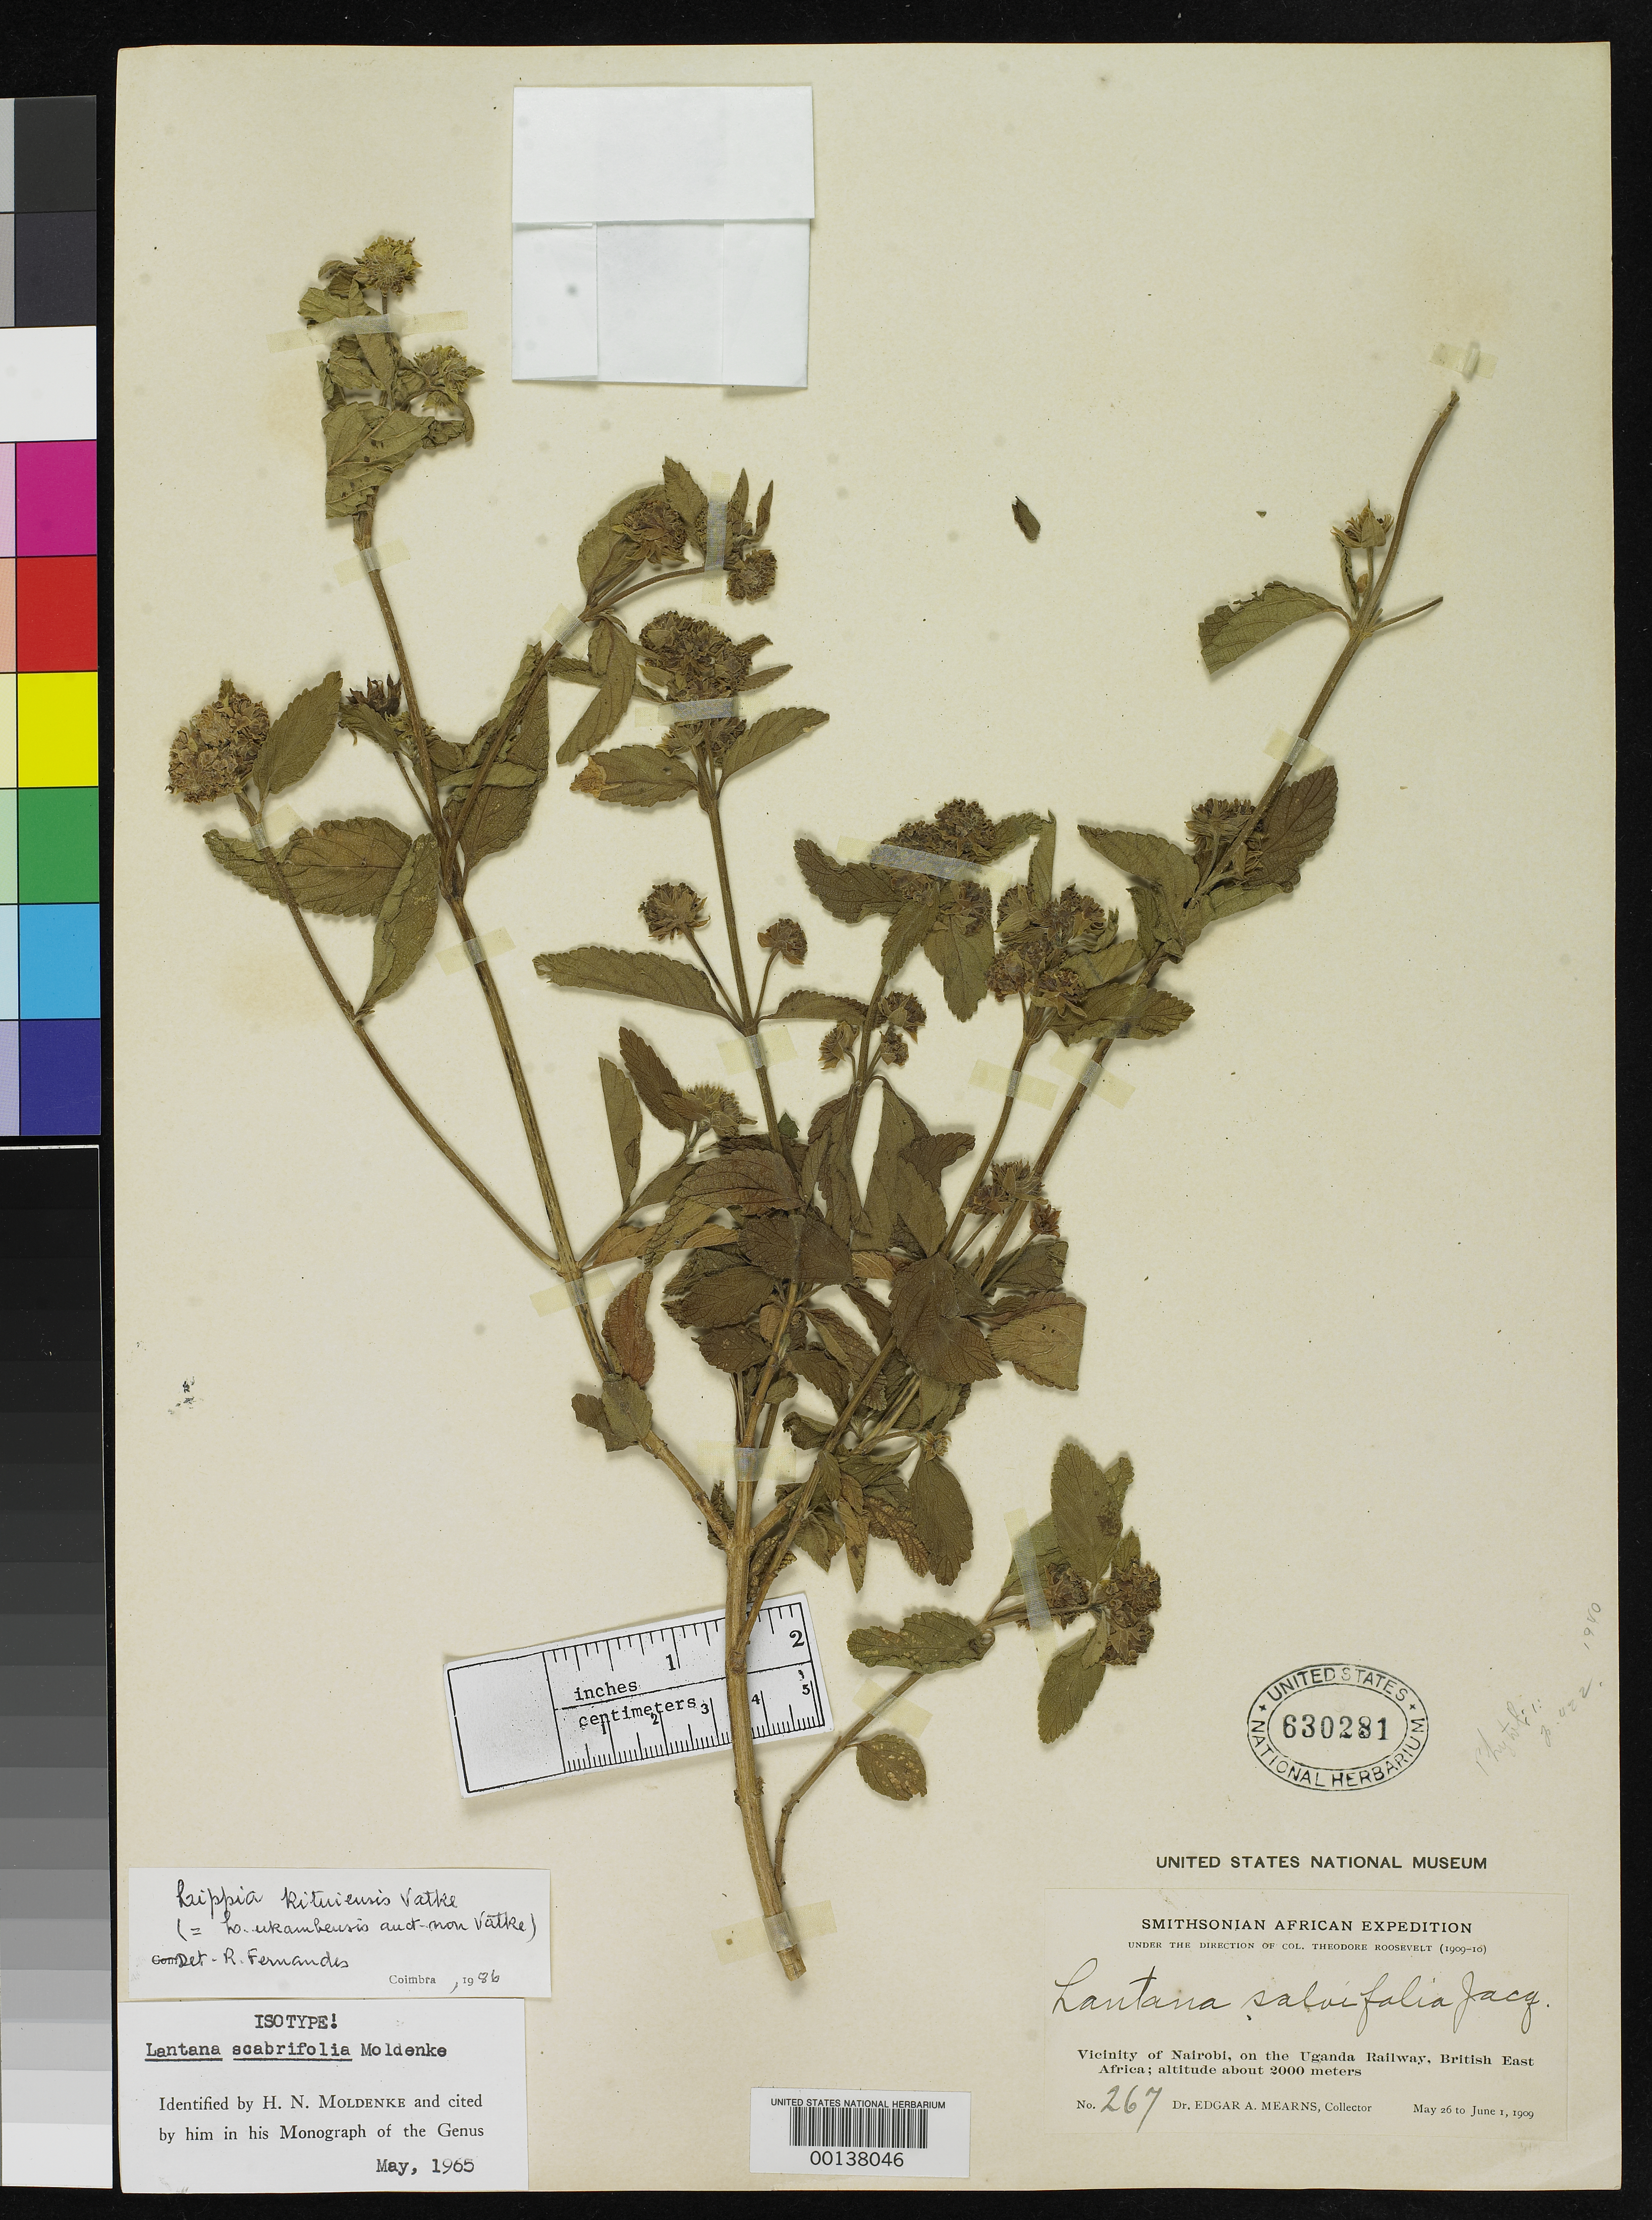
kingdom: Plantae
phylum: Tracheophyta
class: Magnoliopsida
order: Lamiales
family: Verbenaceae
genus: Lantana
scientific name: Lantana scabrifolia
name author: Moldenke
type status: Isotype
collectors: E. A. Mearns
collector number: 267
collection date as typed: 26 May 1909 to 01 Jun 1909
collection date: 1909-05-26/1909-06-01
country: Kenya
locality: Vicinity of Nairobi, Uganda railway.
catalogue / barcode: US 630281